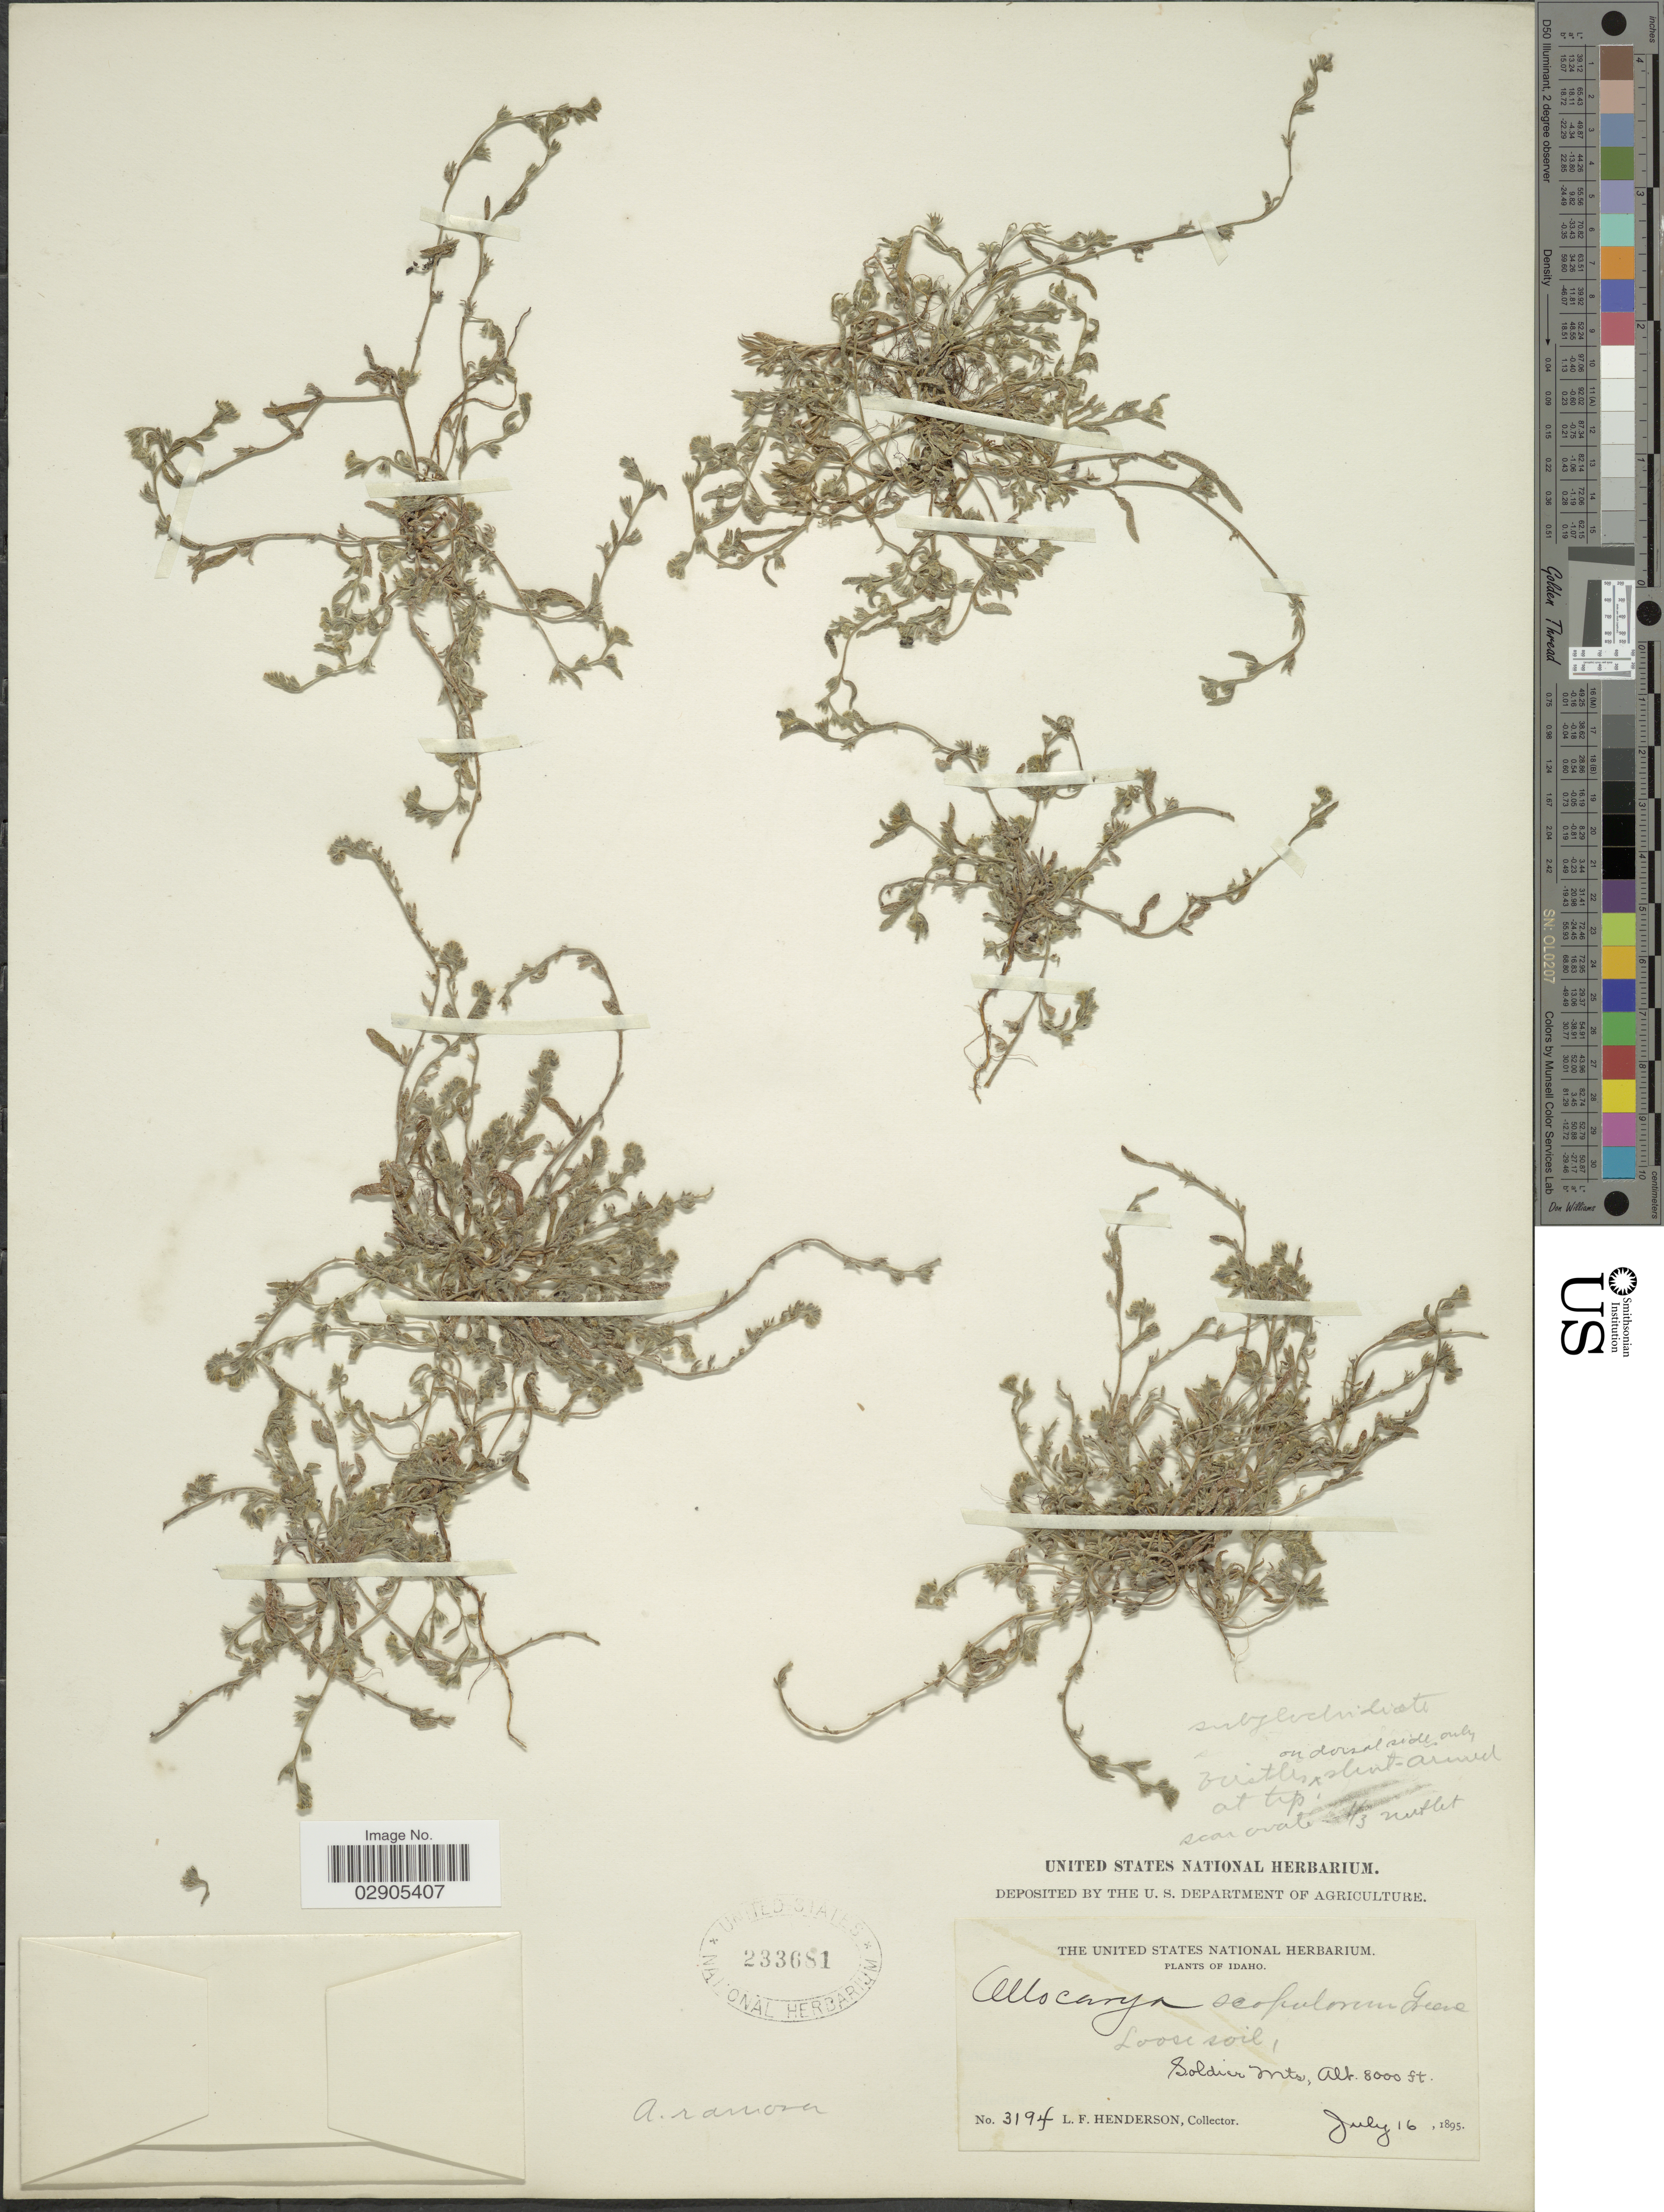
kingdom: Plantae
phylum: Tracheophyta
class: Magnoliopsida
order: Boraginales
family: Boraginaceae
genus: Allocarya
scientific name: Allocarya ramosa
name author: Piper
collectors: L. Henderson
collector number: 3194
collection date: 1895-07-16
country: United States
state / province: Idaho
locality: Soldier Mts.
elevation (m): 2438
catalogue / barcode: US 233681